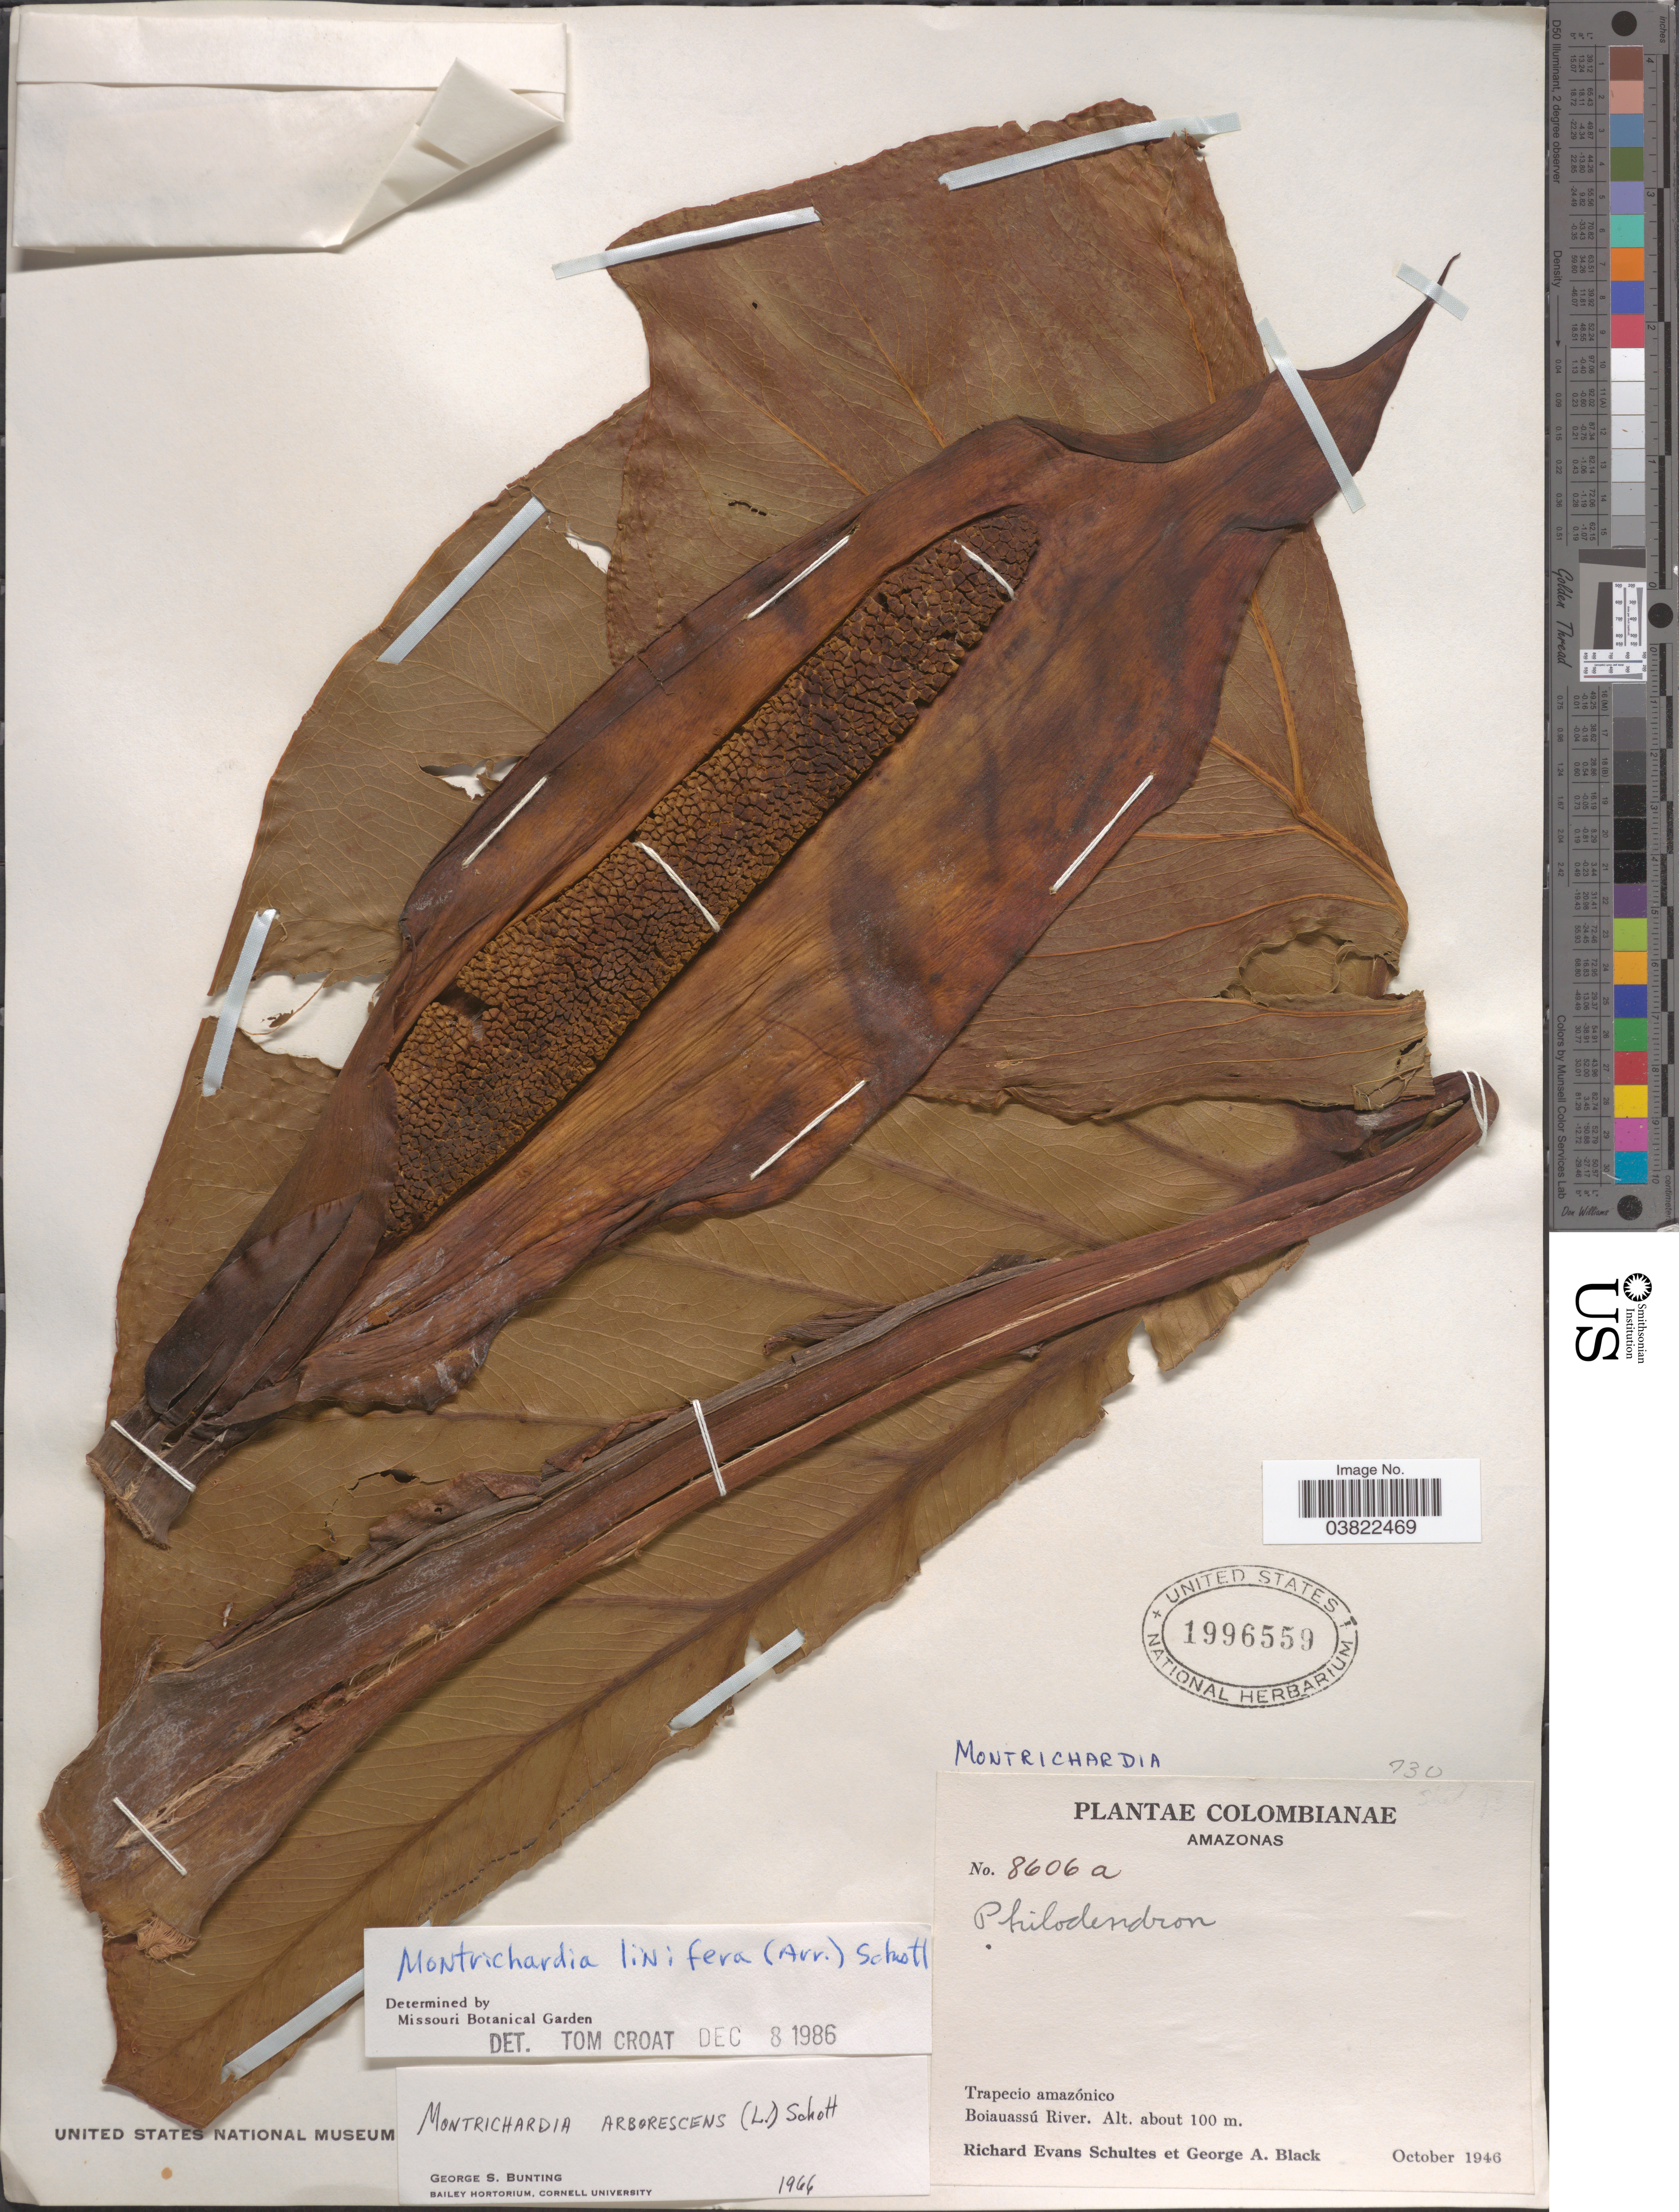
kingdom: Plantae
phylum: Tracheophyta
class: Liliopsida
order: Alismatales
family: Araceae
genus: Montrichardia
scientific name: Montrichardia linifera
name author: (Arruda) Schott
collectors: R. E. Schultes & G. A. Black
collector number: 8606a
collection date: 1946-10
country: Colombia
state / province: Amazônas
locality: Trapecio amazónico. Boiauassú River.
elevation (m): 100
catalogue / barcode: US 1996559